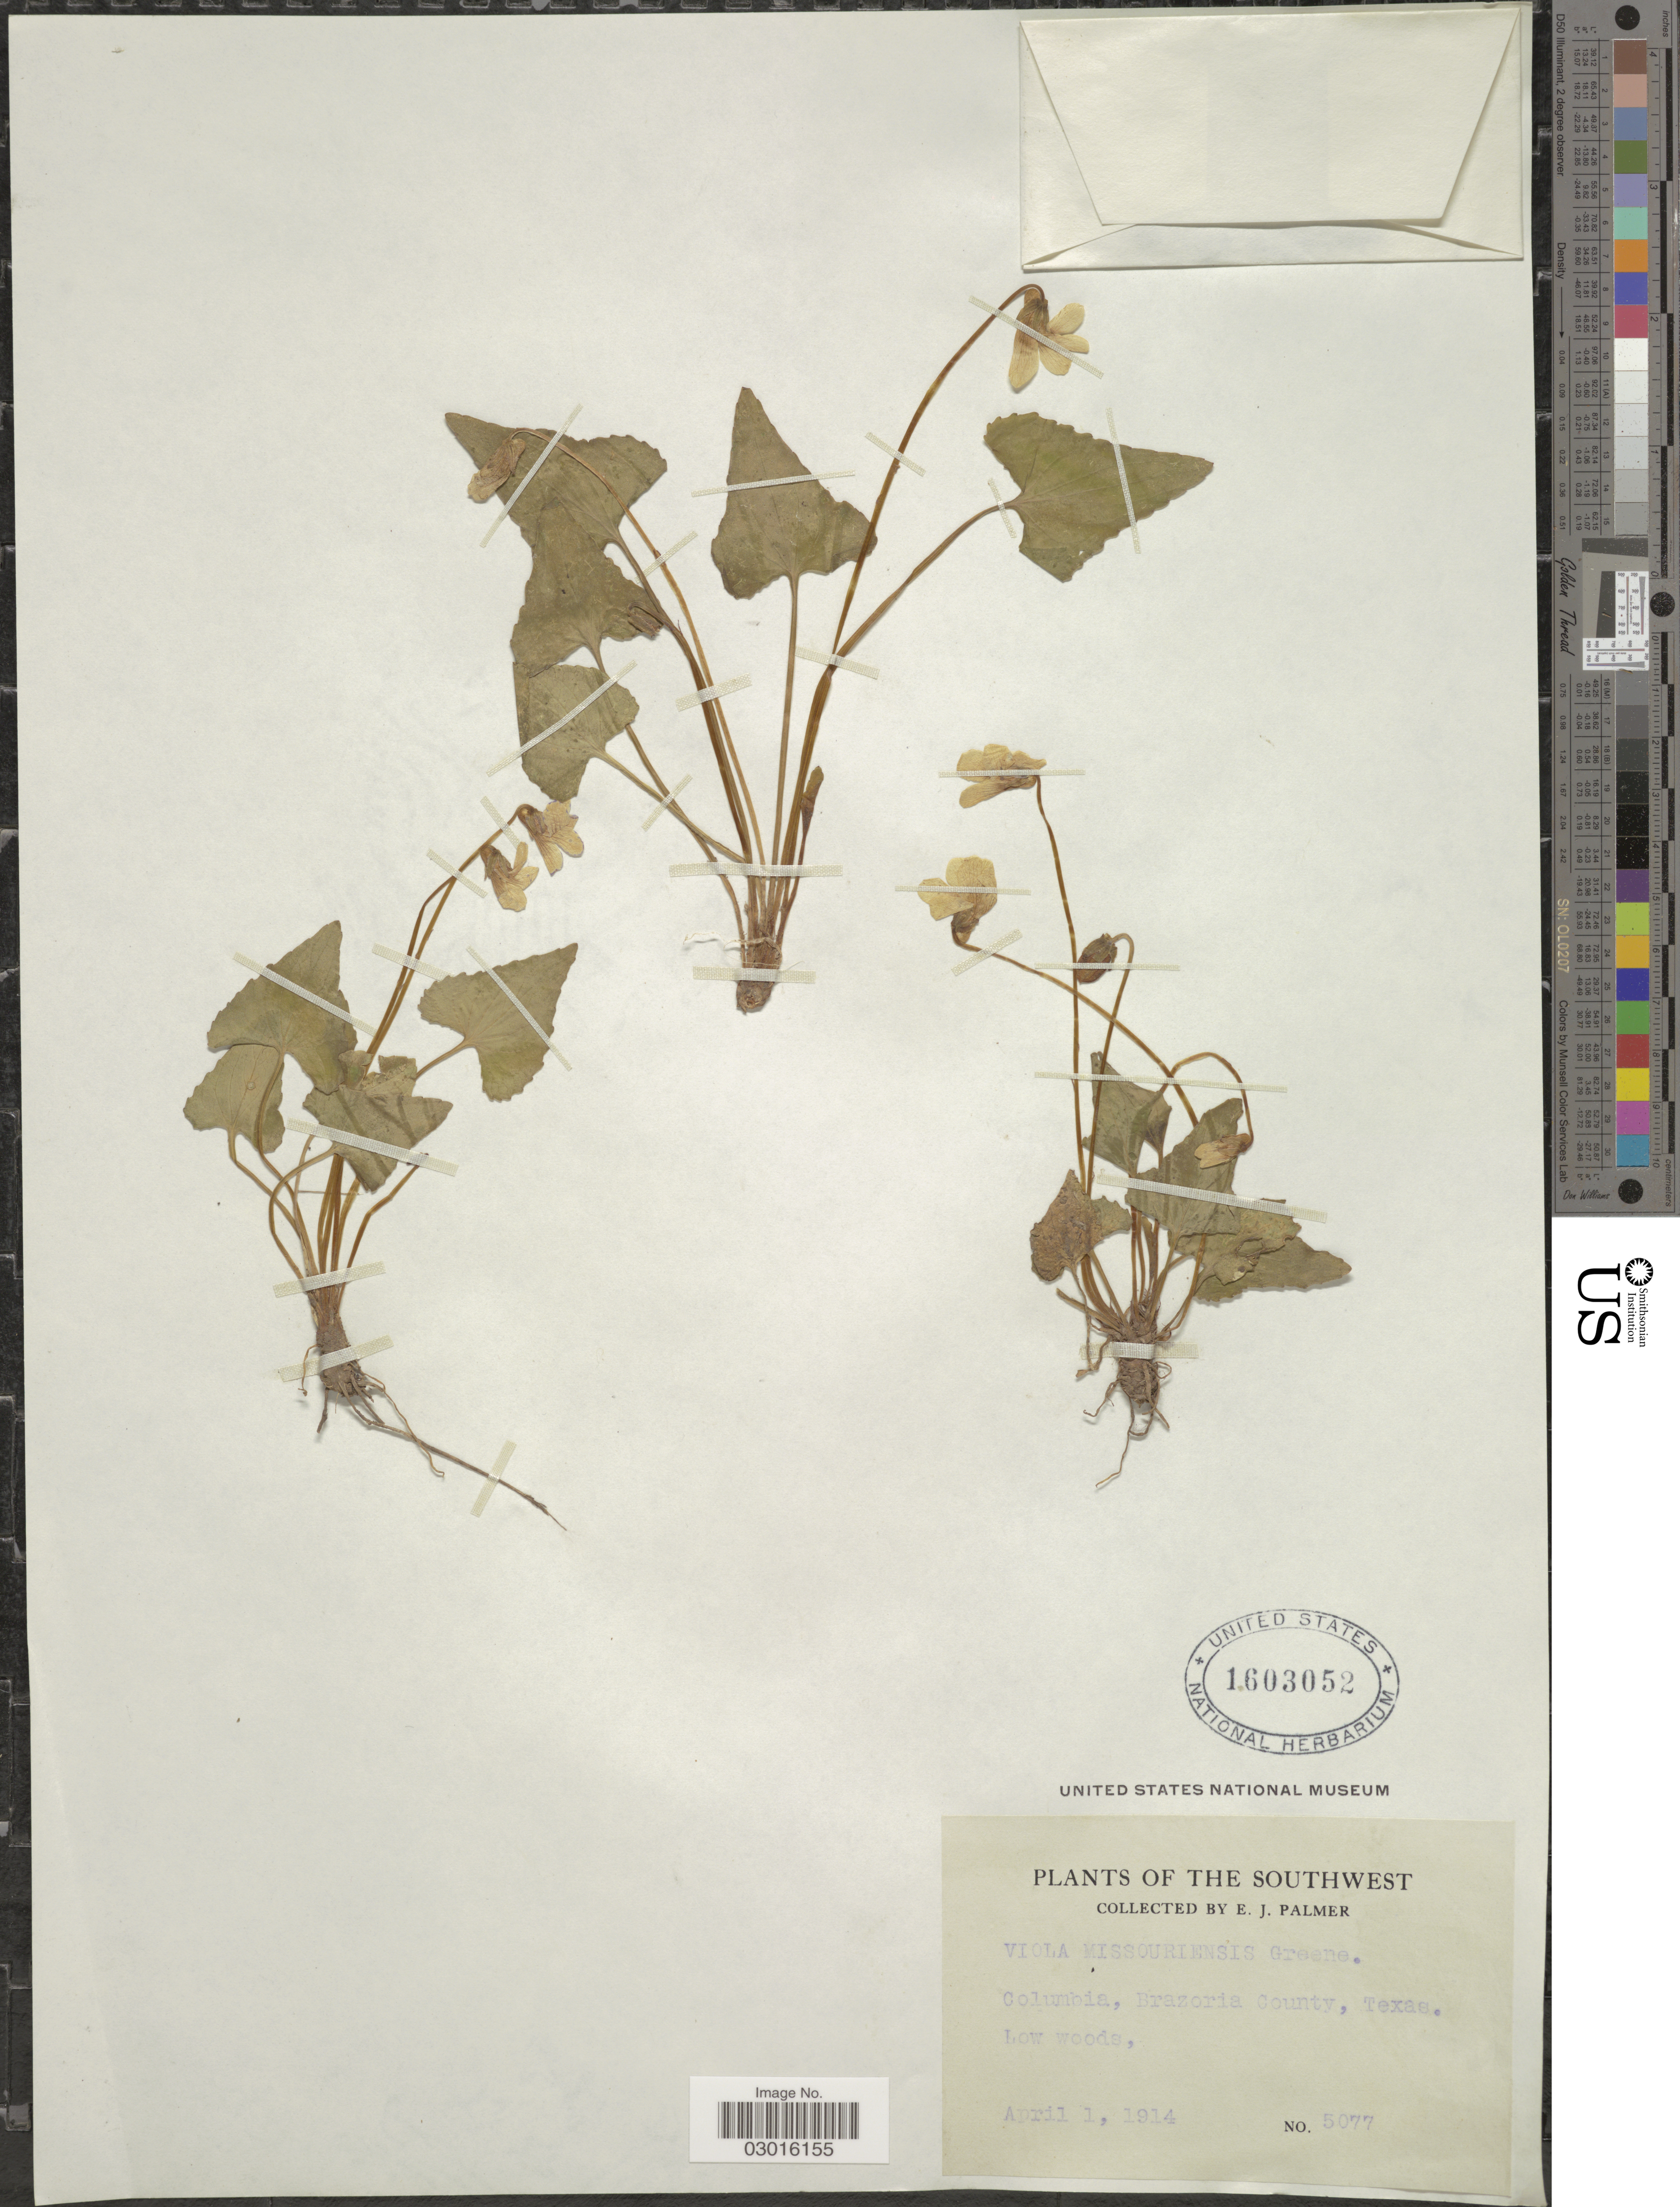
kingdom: Plantae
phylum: Tracheophyta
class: Magnoliopsida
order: Malpighiales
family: Violaceae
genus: Viola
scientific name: Viola missouriensis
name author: Greene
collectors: E. J. Palmer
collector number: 5077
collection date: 1914-04-01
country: United States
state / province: Texas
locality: The Southwest, Columbia, Brazoria County.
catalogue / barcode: US 1603052